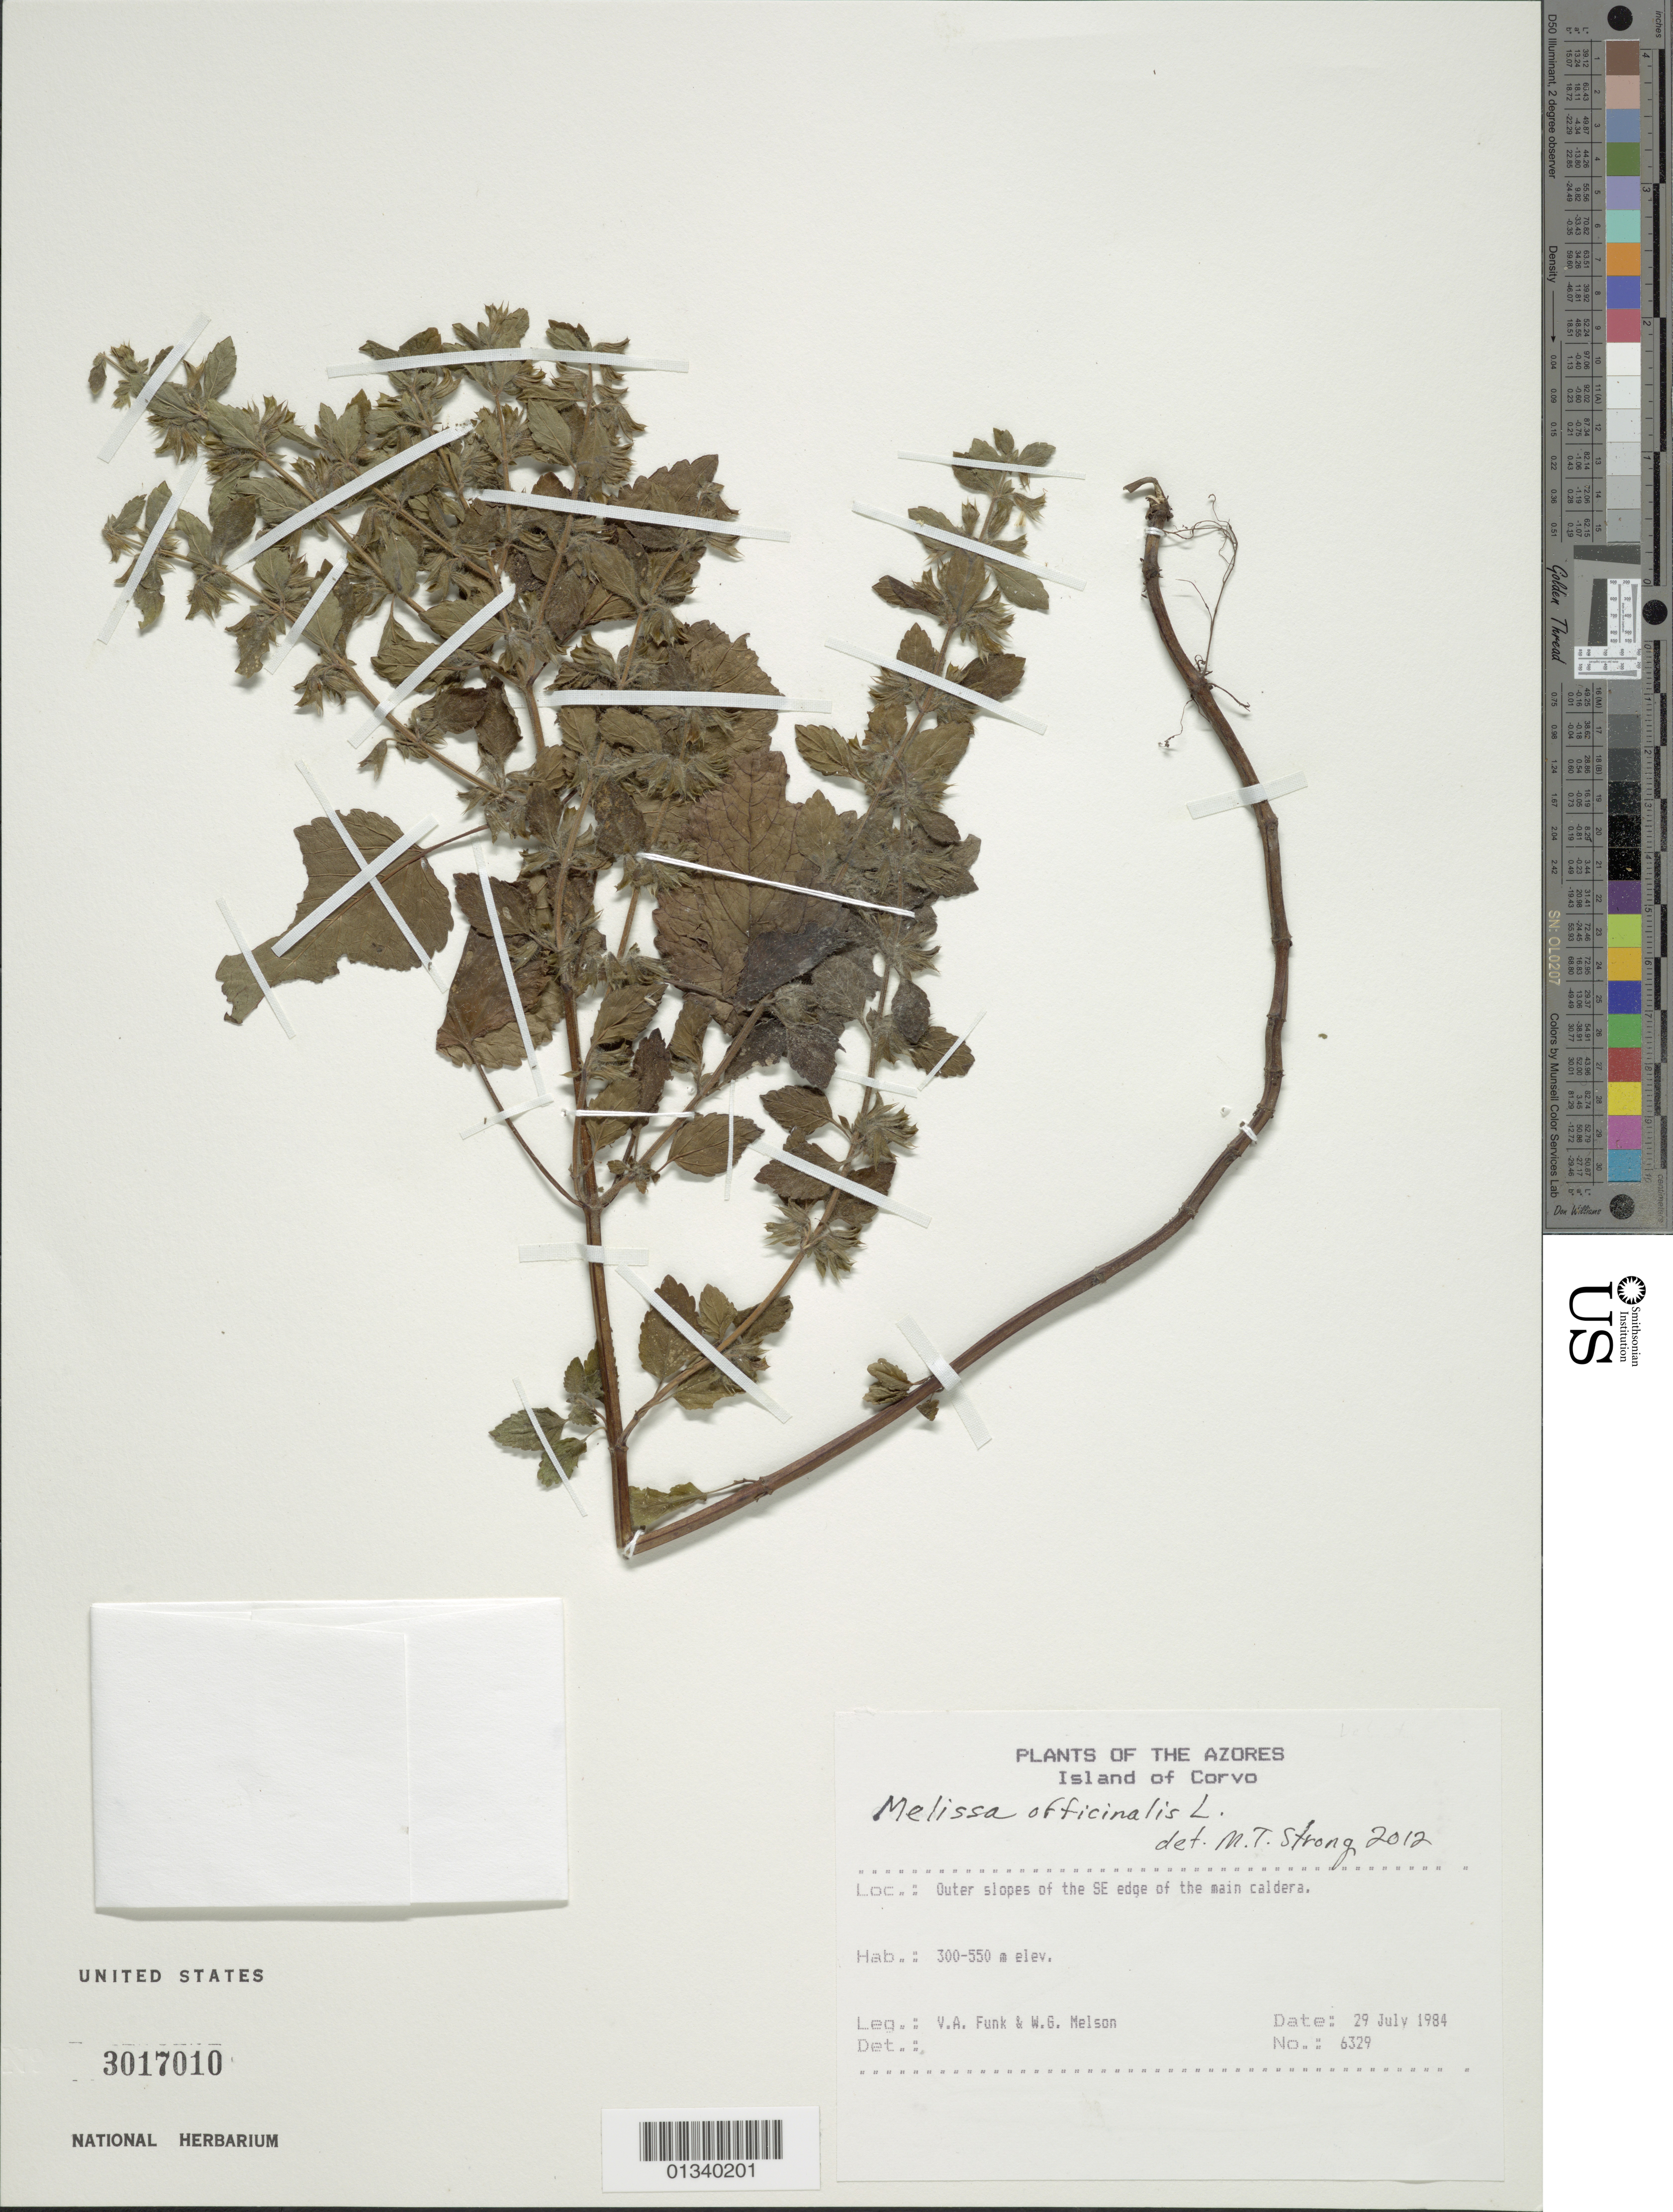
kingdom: Plantae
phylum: Tracheophyta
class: Magnoliopsida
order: Lamiales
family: Lamiaceae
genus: Melissa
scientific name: Melissa officinalis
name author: L.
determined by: Strong, Mark T., (BOT), Smithsonian Institution - National Museum of Natural History (UNITED STATES)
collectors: V. Funk & W. Melson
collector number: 6329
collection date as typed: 29 July 1984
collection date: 1984-07-29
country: Portugal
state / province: Azores (Aut. Reg.)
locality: Corvo. Outer slopes of the SE ede of the main caldera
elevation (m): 300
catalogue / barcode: US 3017010